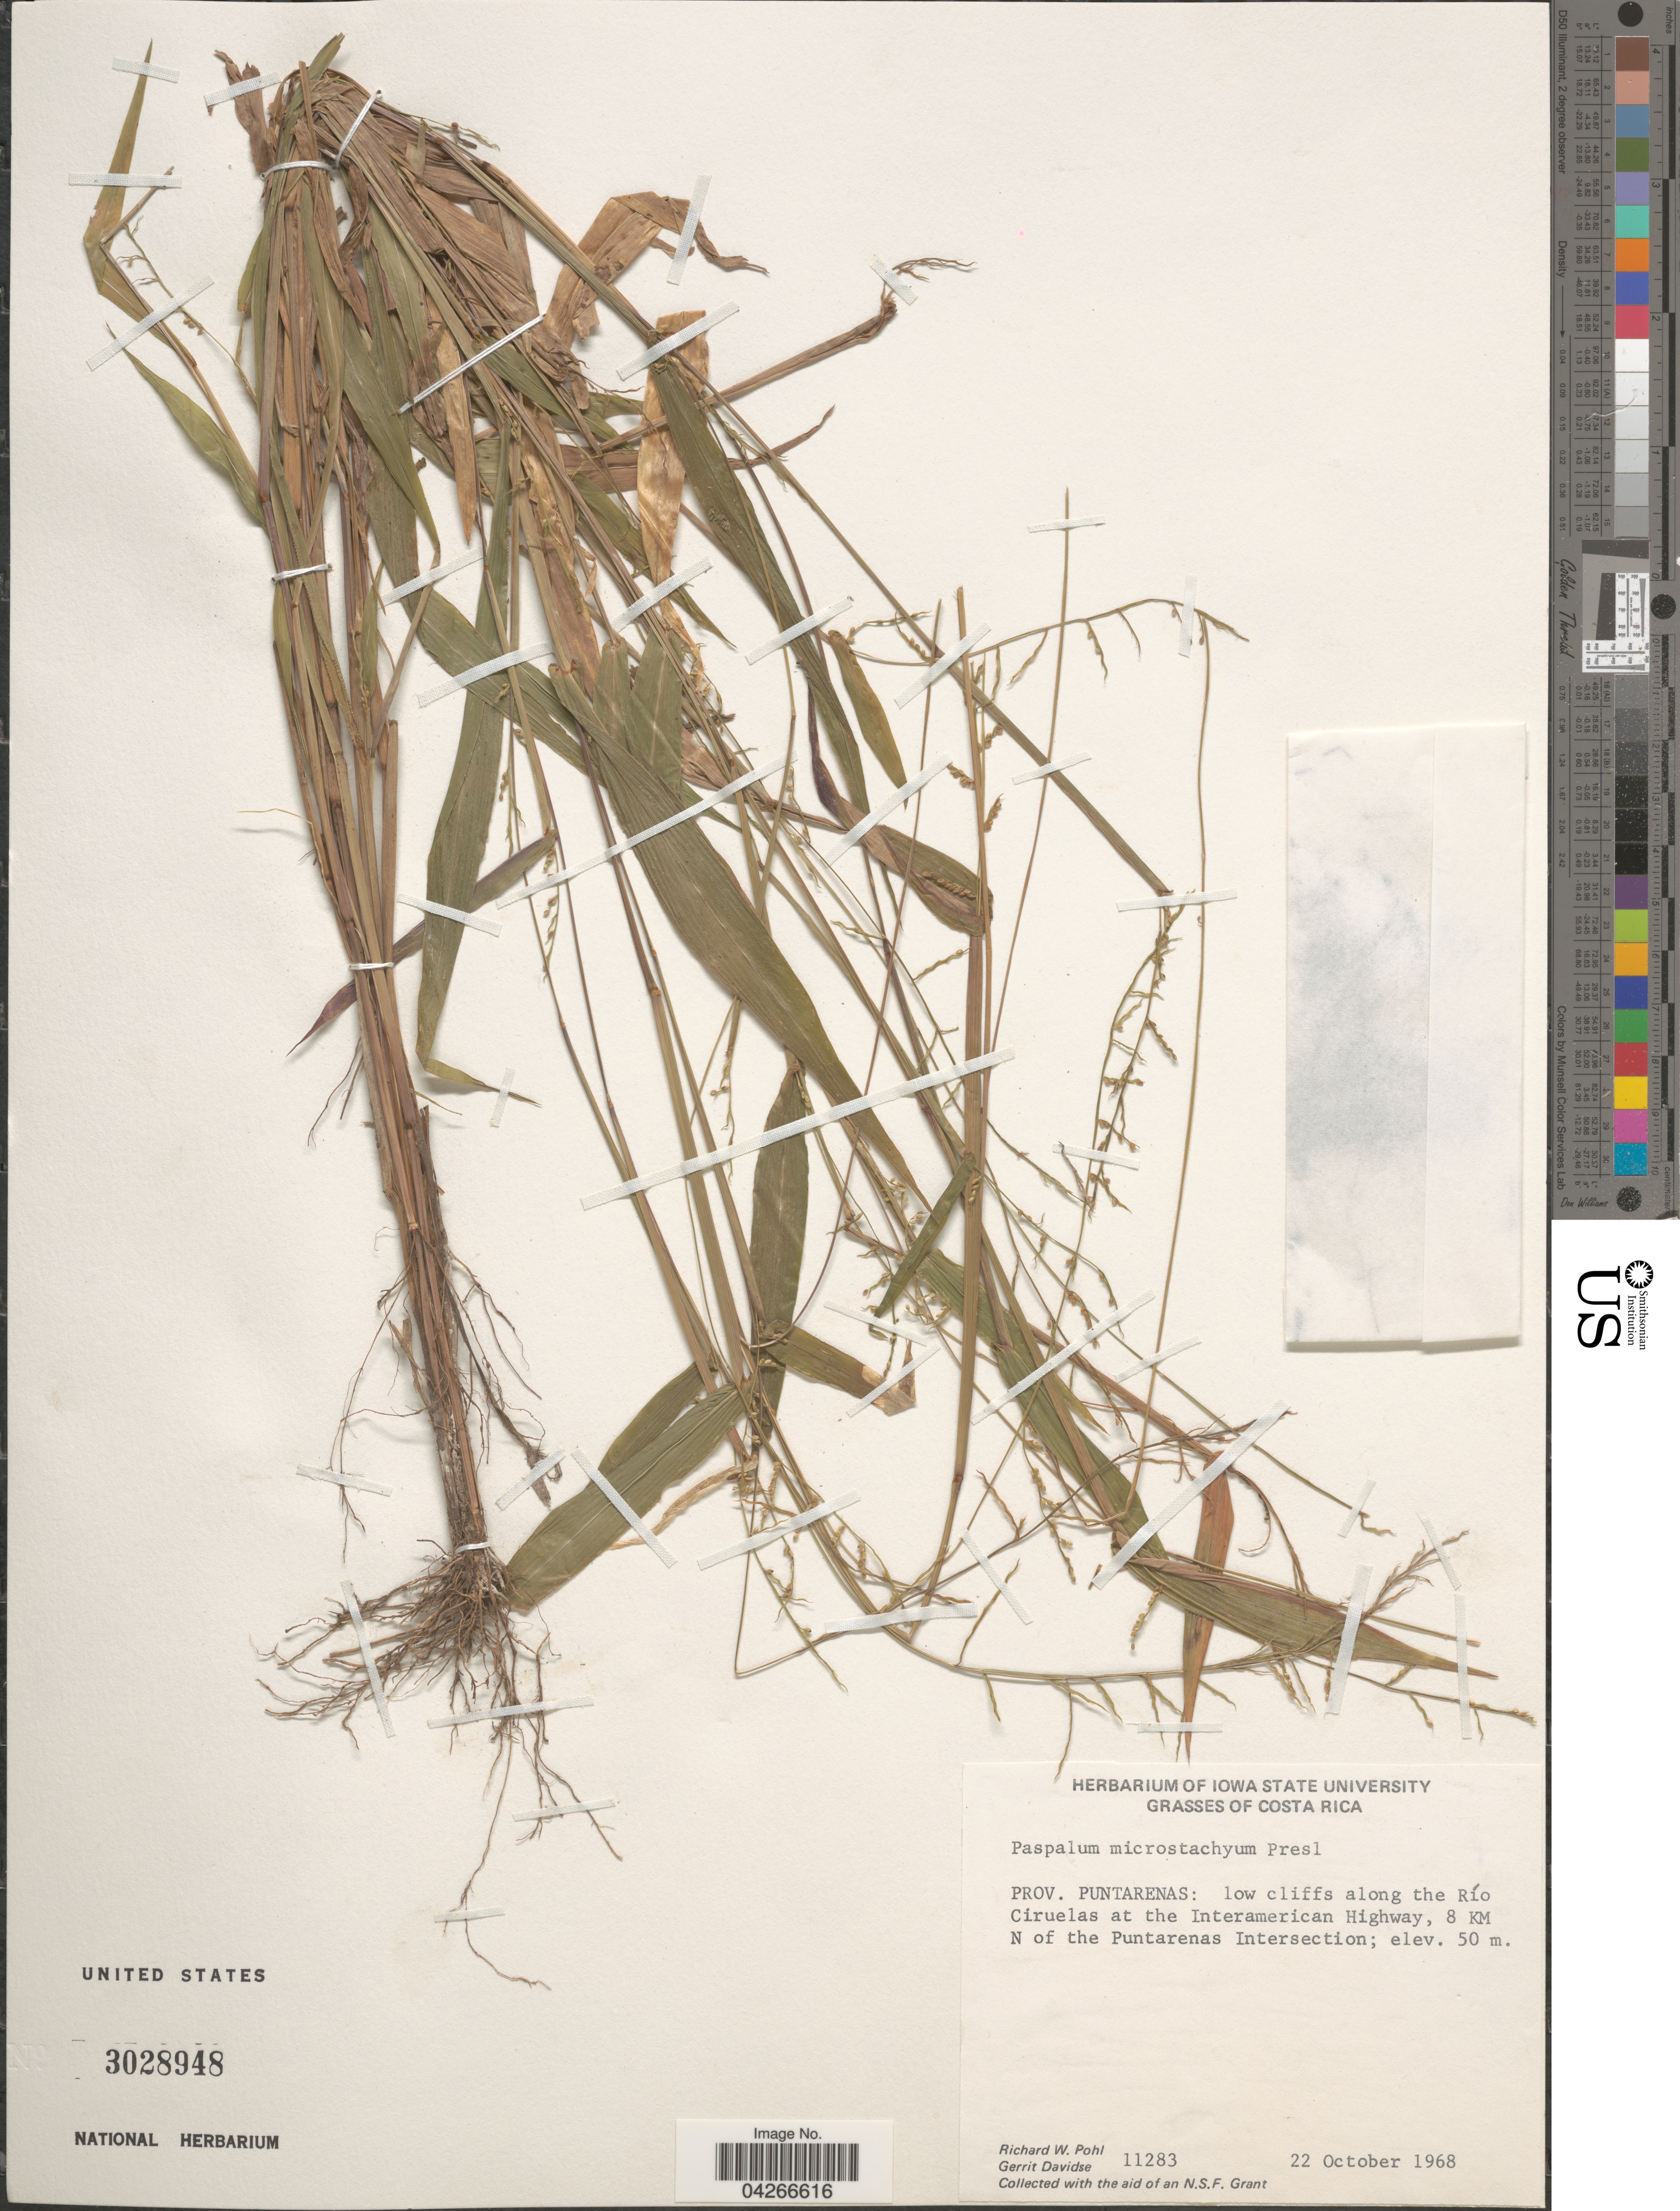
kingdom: Plantae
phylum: Tracheophyta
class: Liliopsida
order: Poales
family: Poaceae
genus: Paspalum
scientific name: Paspalum microstachyum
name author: J. Presl in C. Presl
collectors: R. W. Pohl & G. Davidse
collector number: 11283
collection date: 1968-10-22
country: Costa Rica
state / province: Puntarenas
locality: Low cliffs along the Río Ciruelas at the Interamerican Highway, 8 KM N of the Puntarenas Intersection.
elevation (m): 50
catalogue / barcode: US 3028948